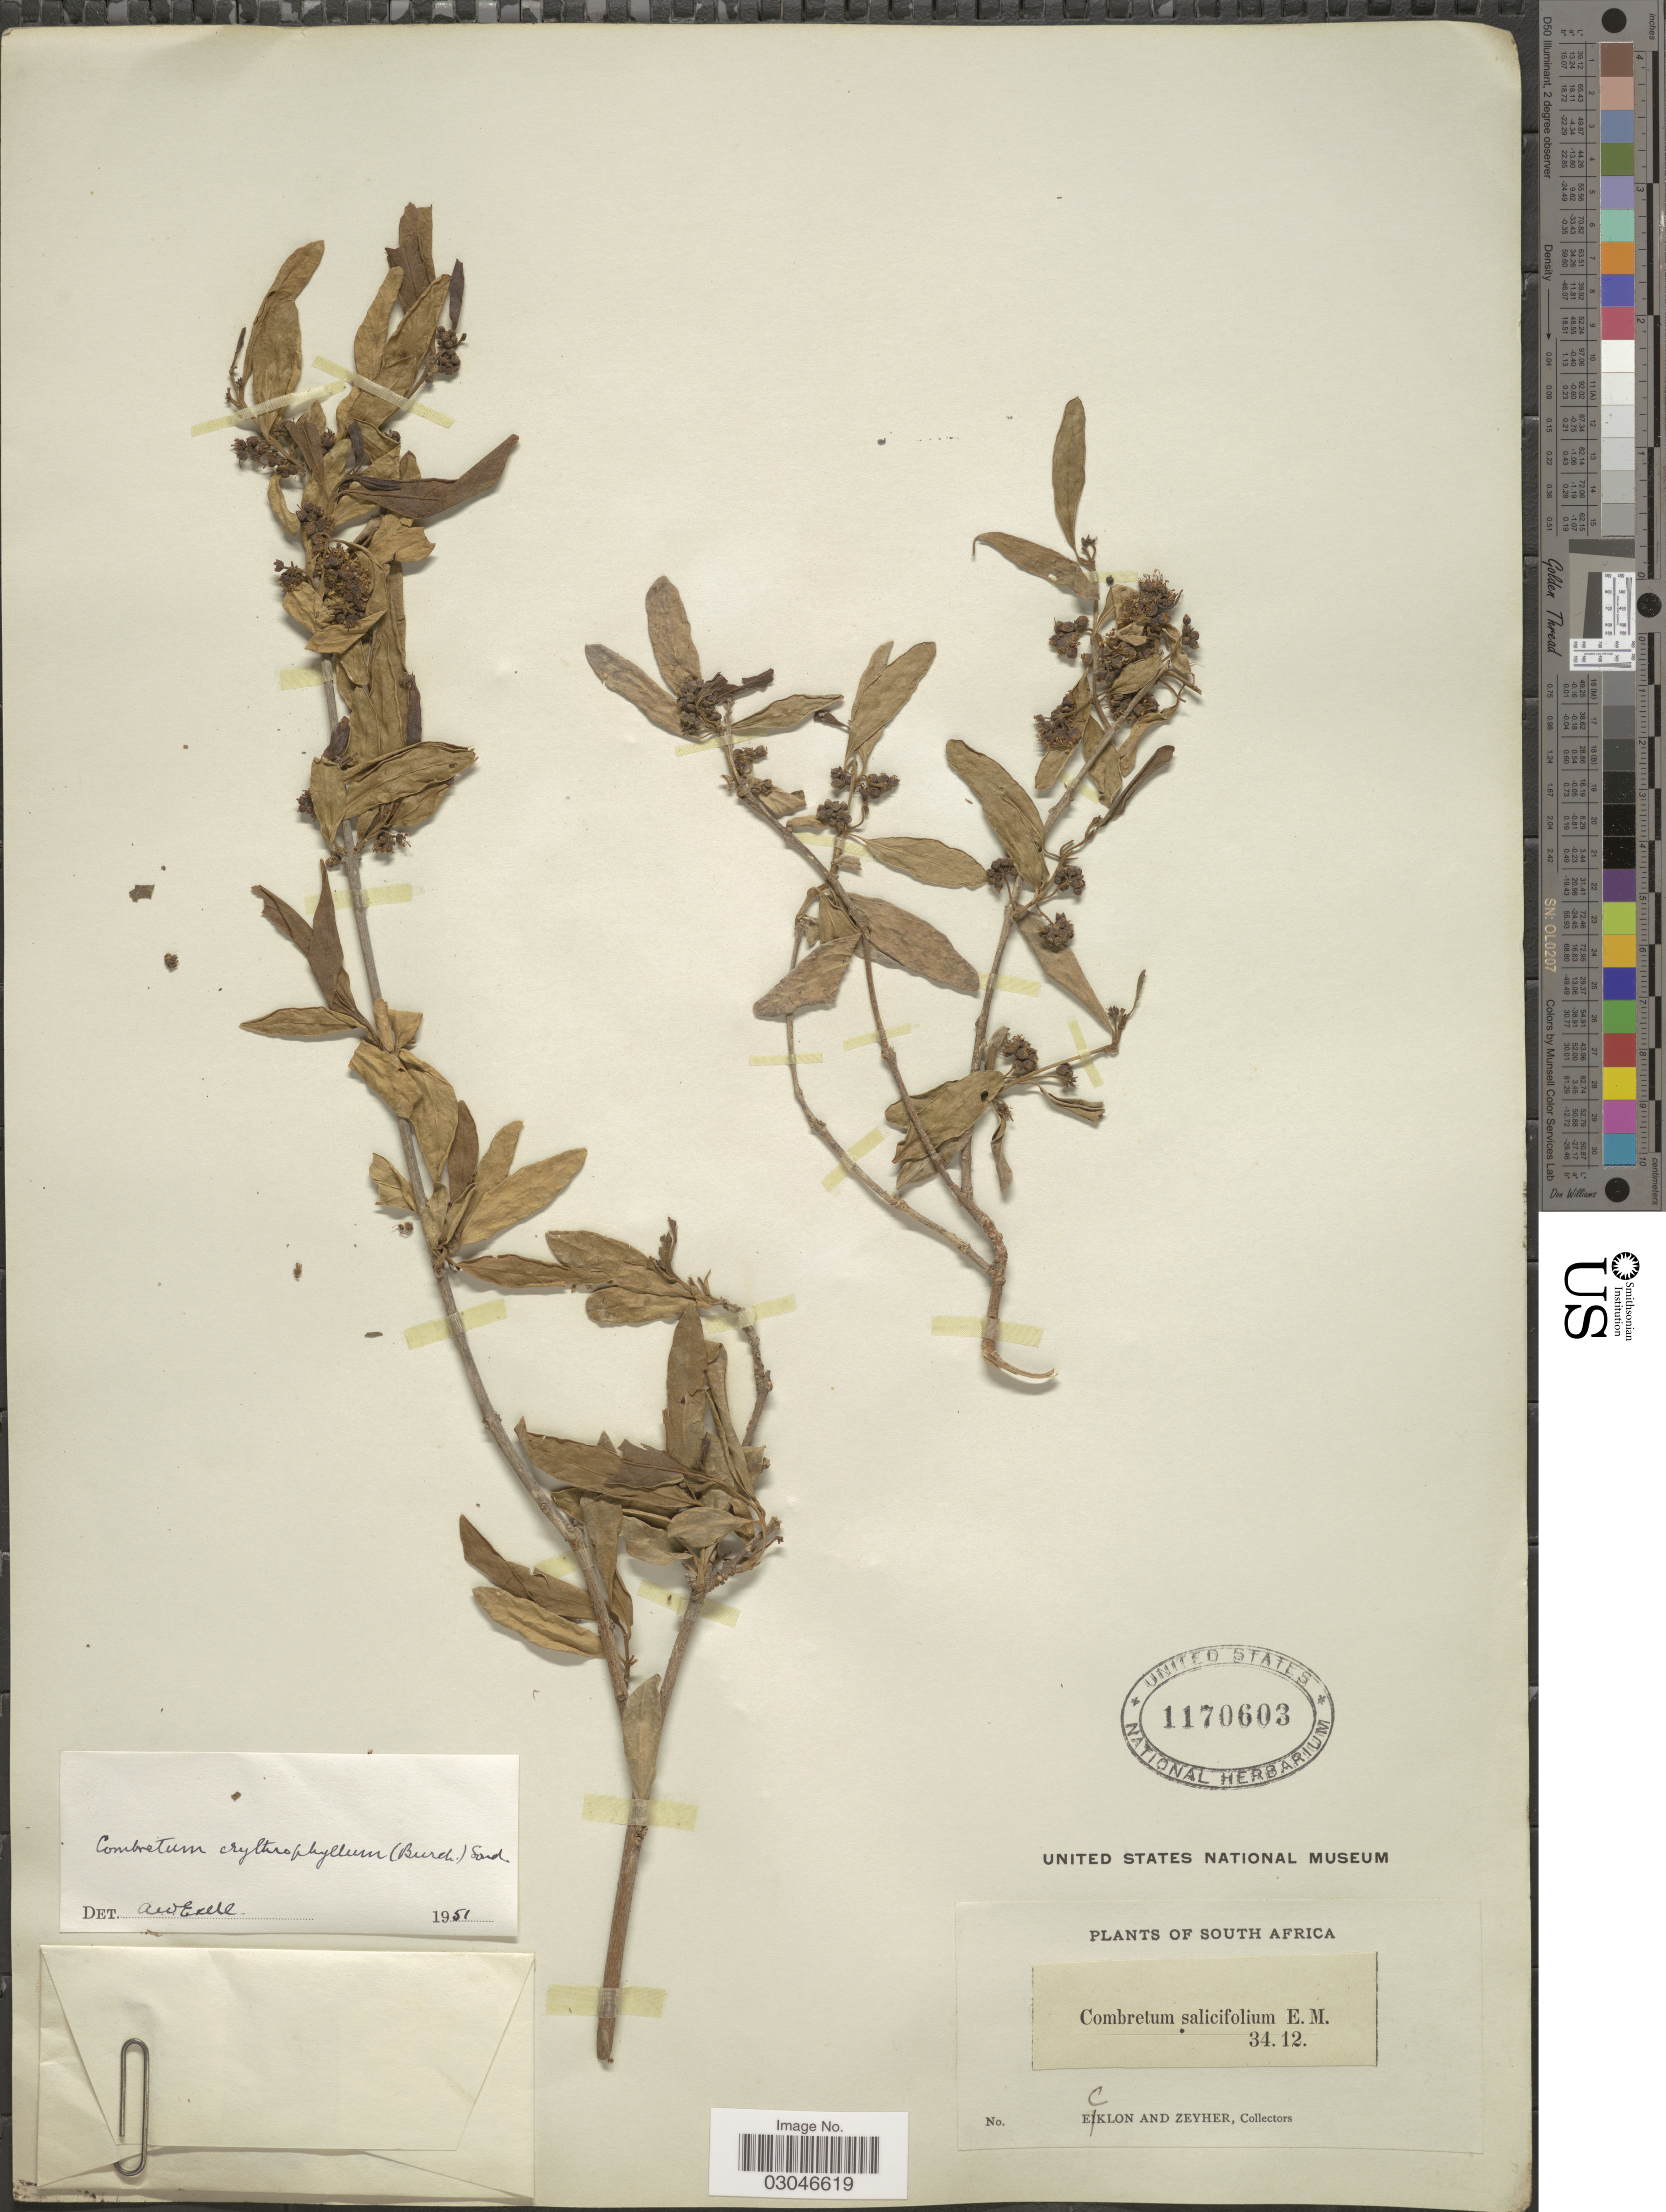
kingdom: Plantae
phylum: Tracheophyta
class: Magnoliopsida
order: Myrtales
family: Combretaceae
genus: Combretum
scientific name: Combretum erythrophyllum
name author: (Burch.) Sond.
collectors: -. Ecklon & -. Zeyher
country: South Africa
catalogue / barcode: US 1170603